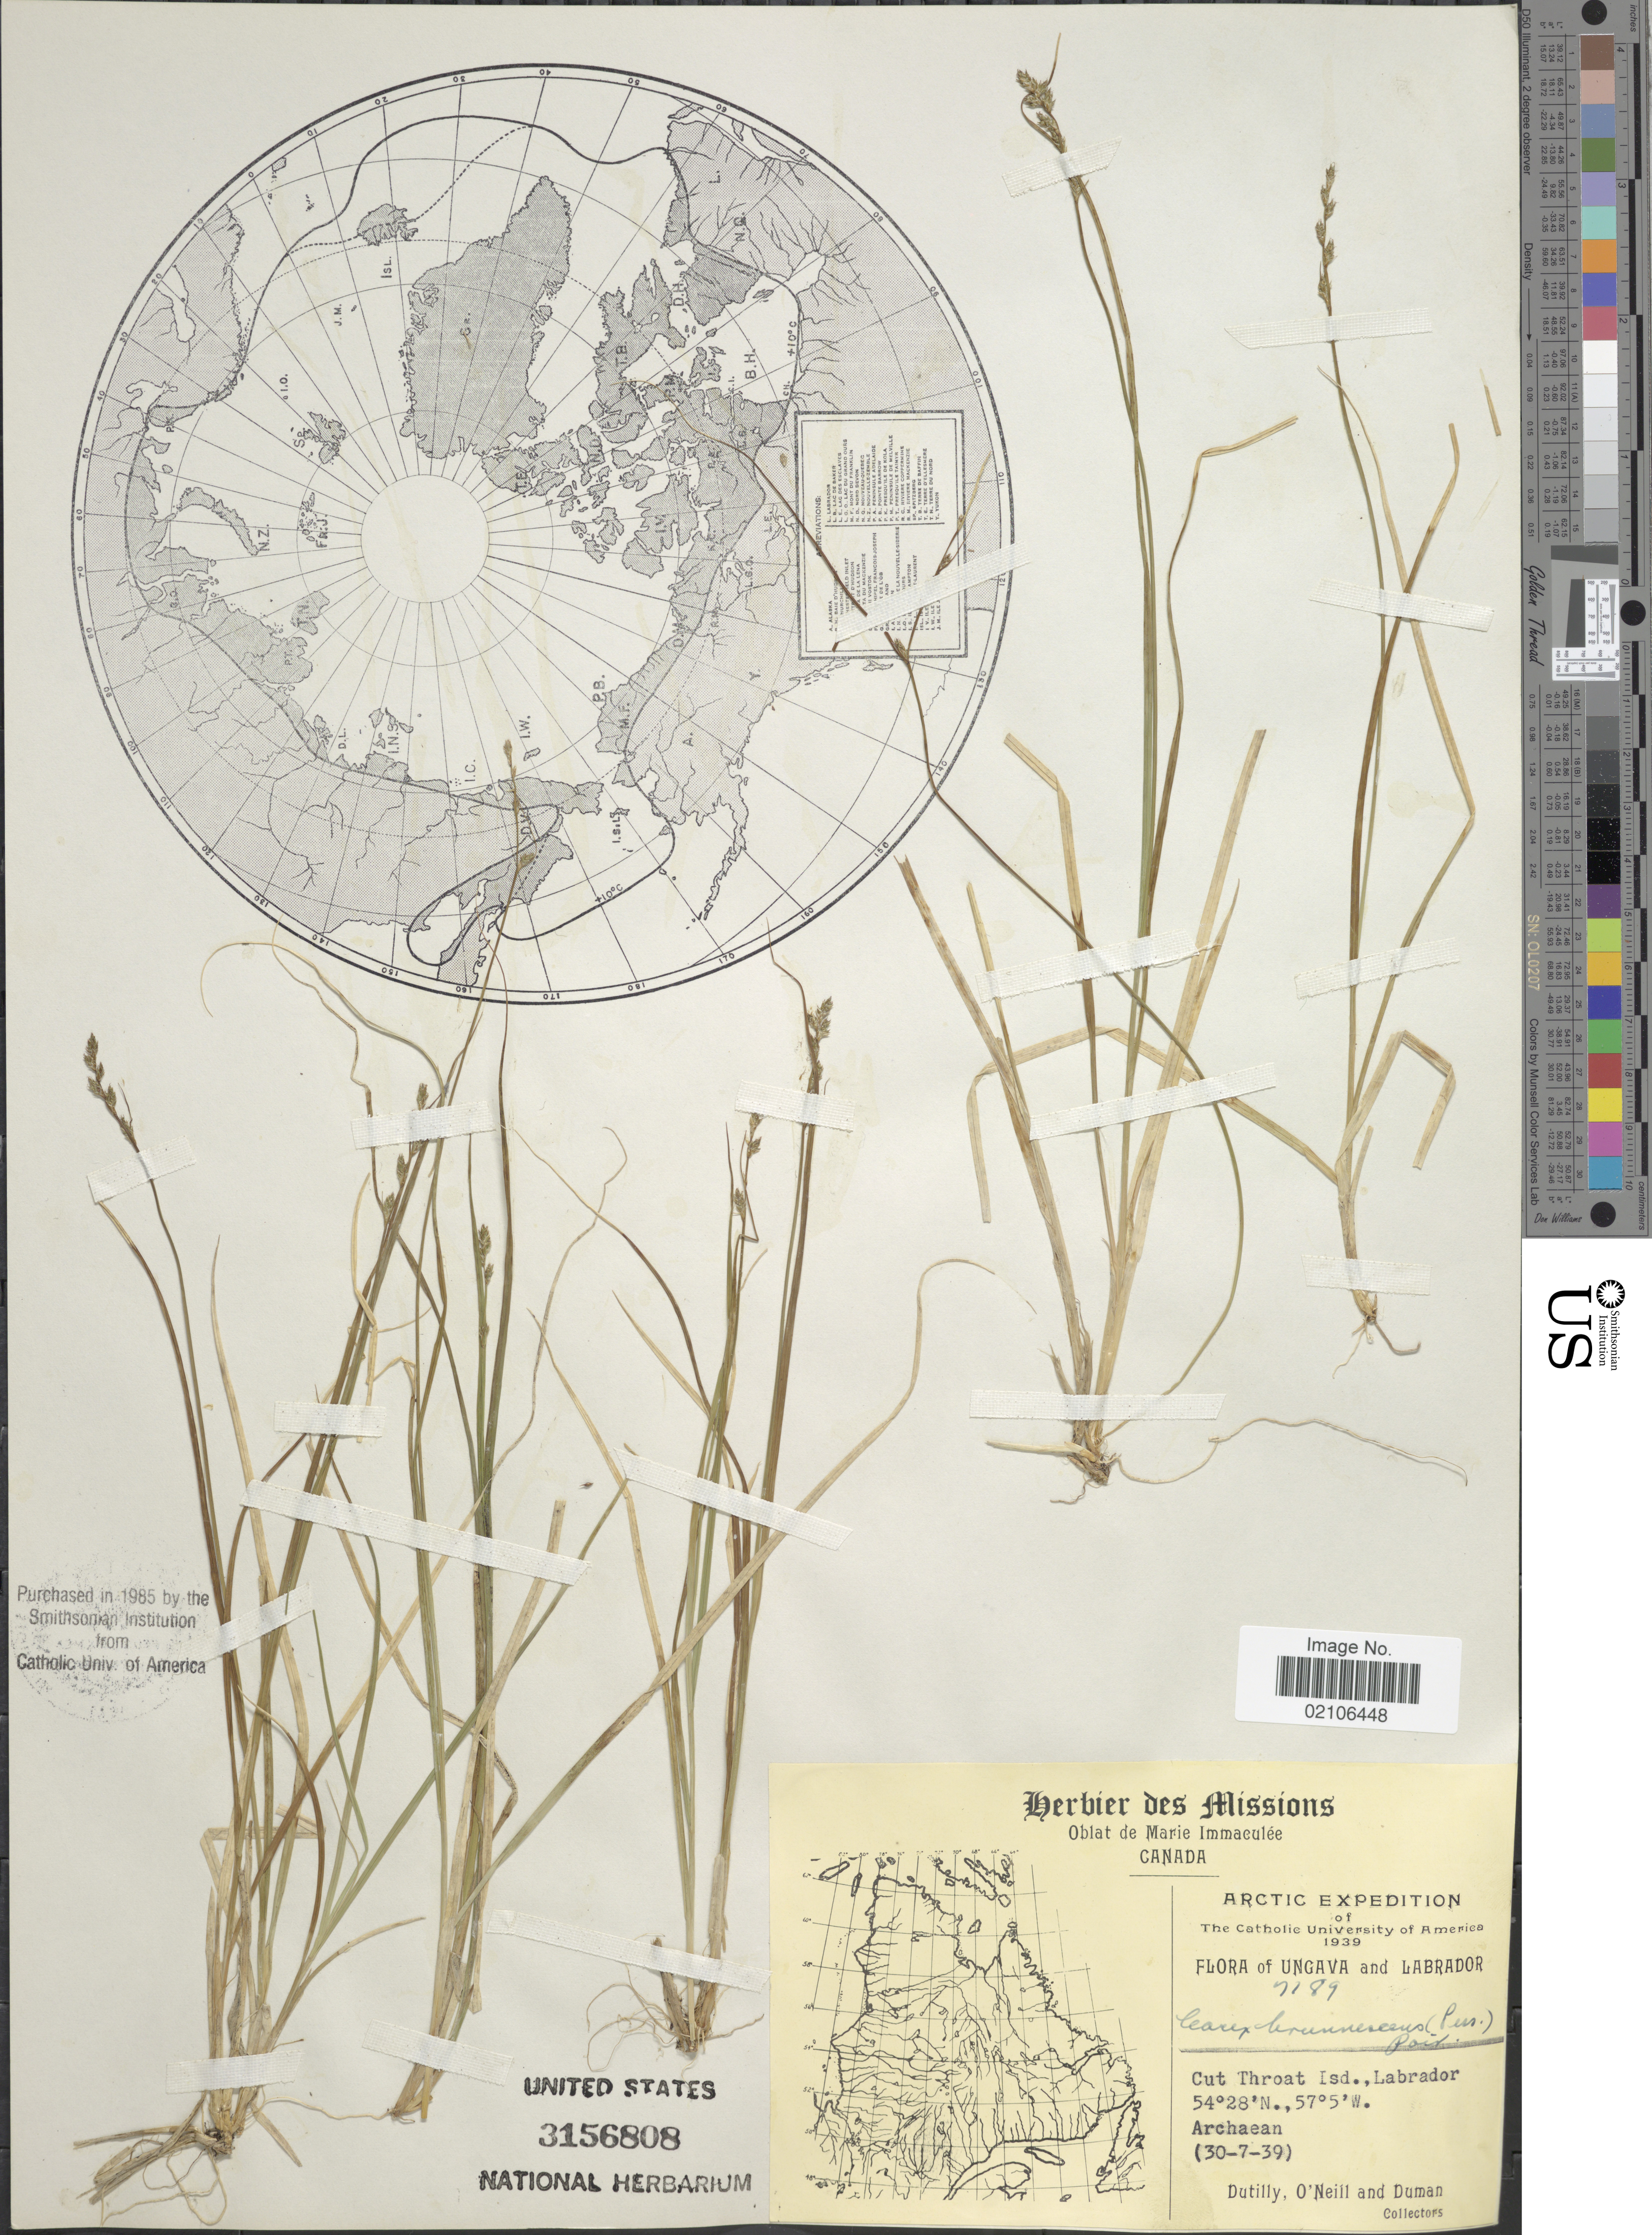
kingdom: Plantae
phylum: Tracheophyta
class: Liliopsida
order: Poales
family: Cyperaceae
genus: Carex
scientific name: Carex brunnescens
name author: (Pers.) Poir.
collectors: -. Dutilly, O'Neil & -. Duman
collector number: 7189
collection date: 1939-07-30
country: Canada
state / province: Newfoundland and Labrador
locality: Arctic, Ungava and Labrador, Cut Throat Isd. , Labrador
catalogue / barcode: US 3156808